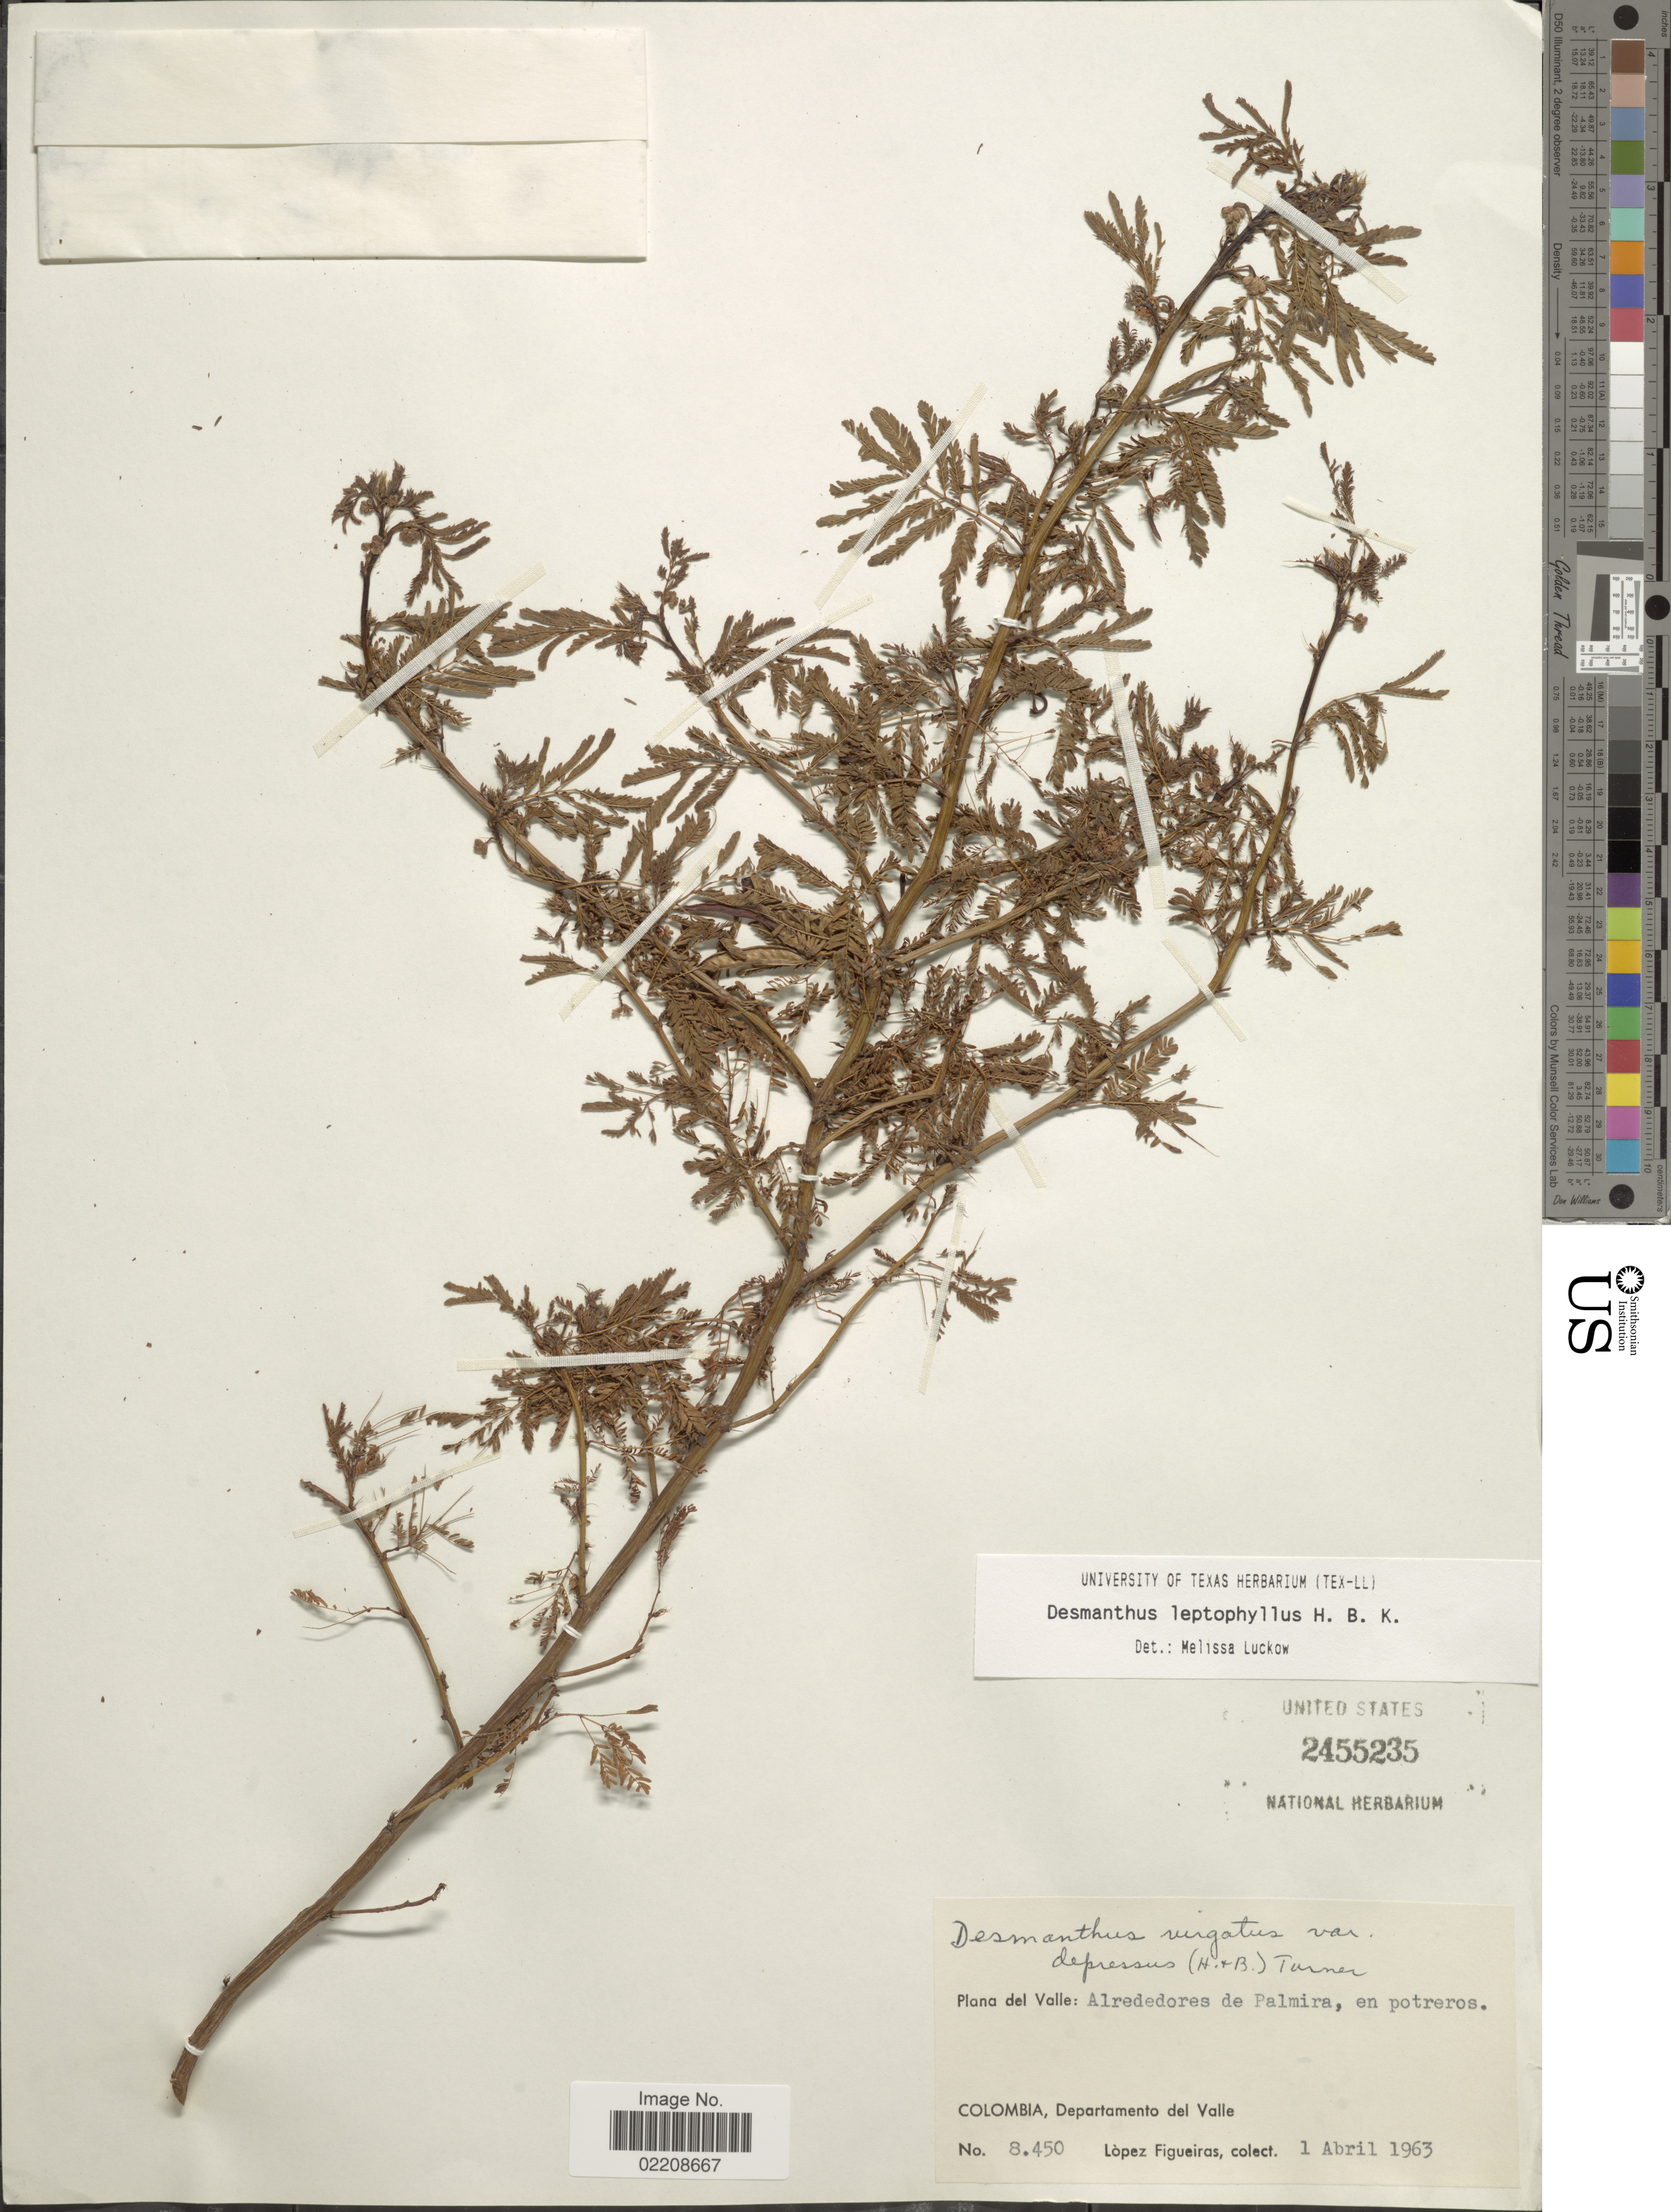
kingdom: Plantae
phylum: Tracheophyta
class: Magnoliopsida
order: Fabales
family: Fabaceae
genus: Desmanthus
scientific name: Desmanthus leptophyllus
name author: Kunth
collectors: M. López Figueiras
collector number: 8450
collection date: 1963-04-01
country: Colombia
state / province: Valle del Cauca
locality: Plana del Valle: Alrededores de Palmira, en potreros. Colombia, Departamento del Valle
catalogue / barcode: US 2455235